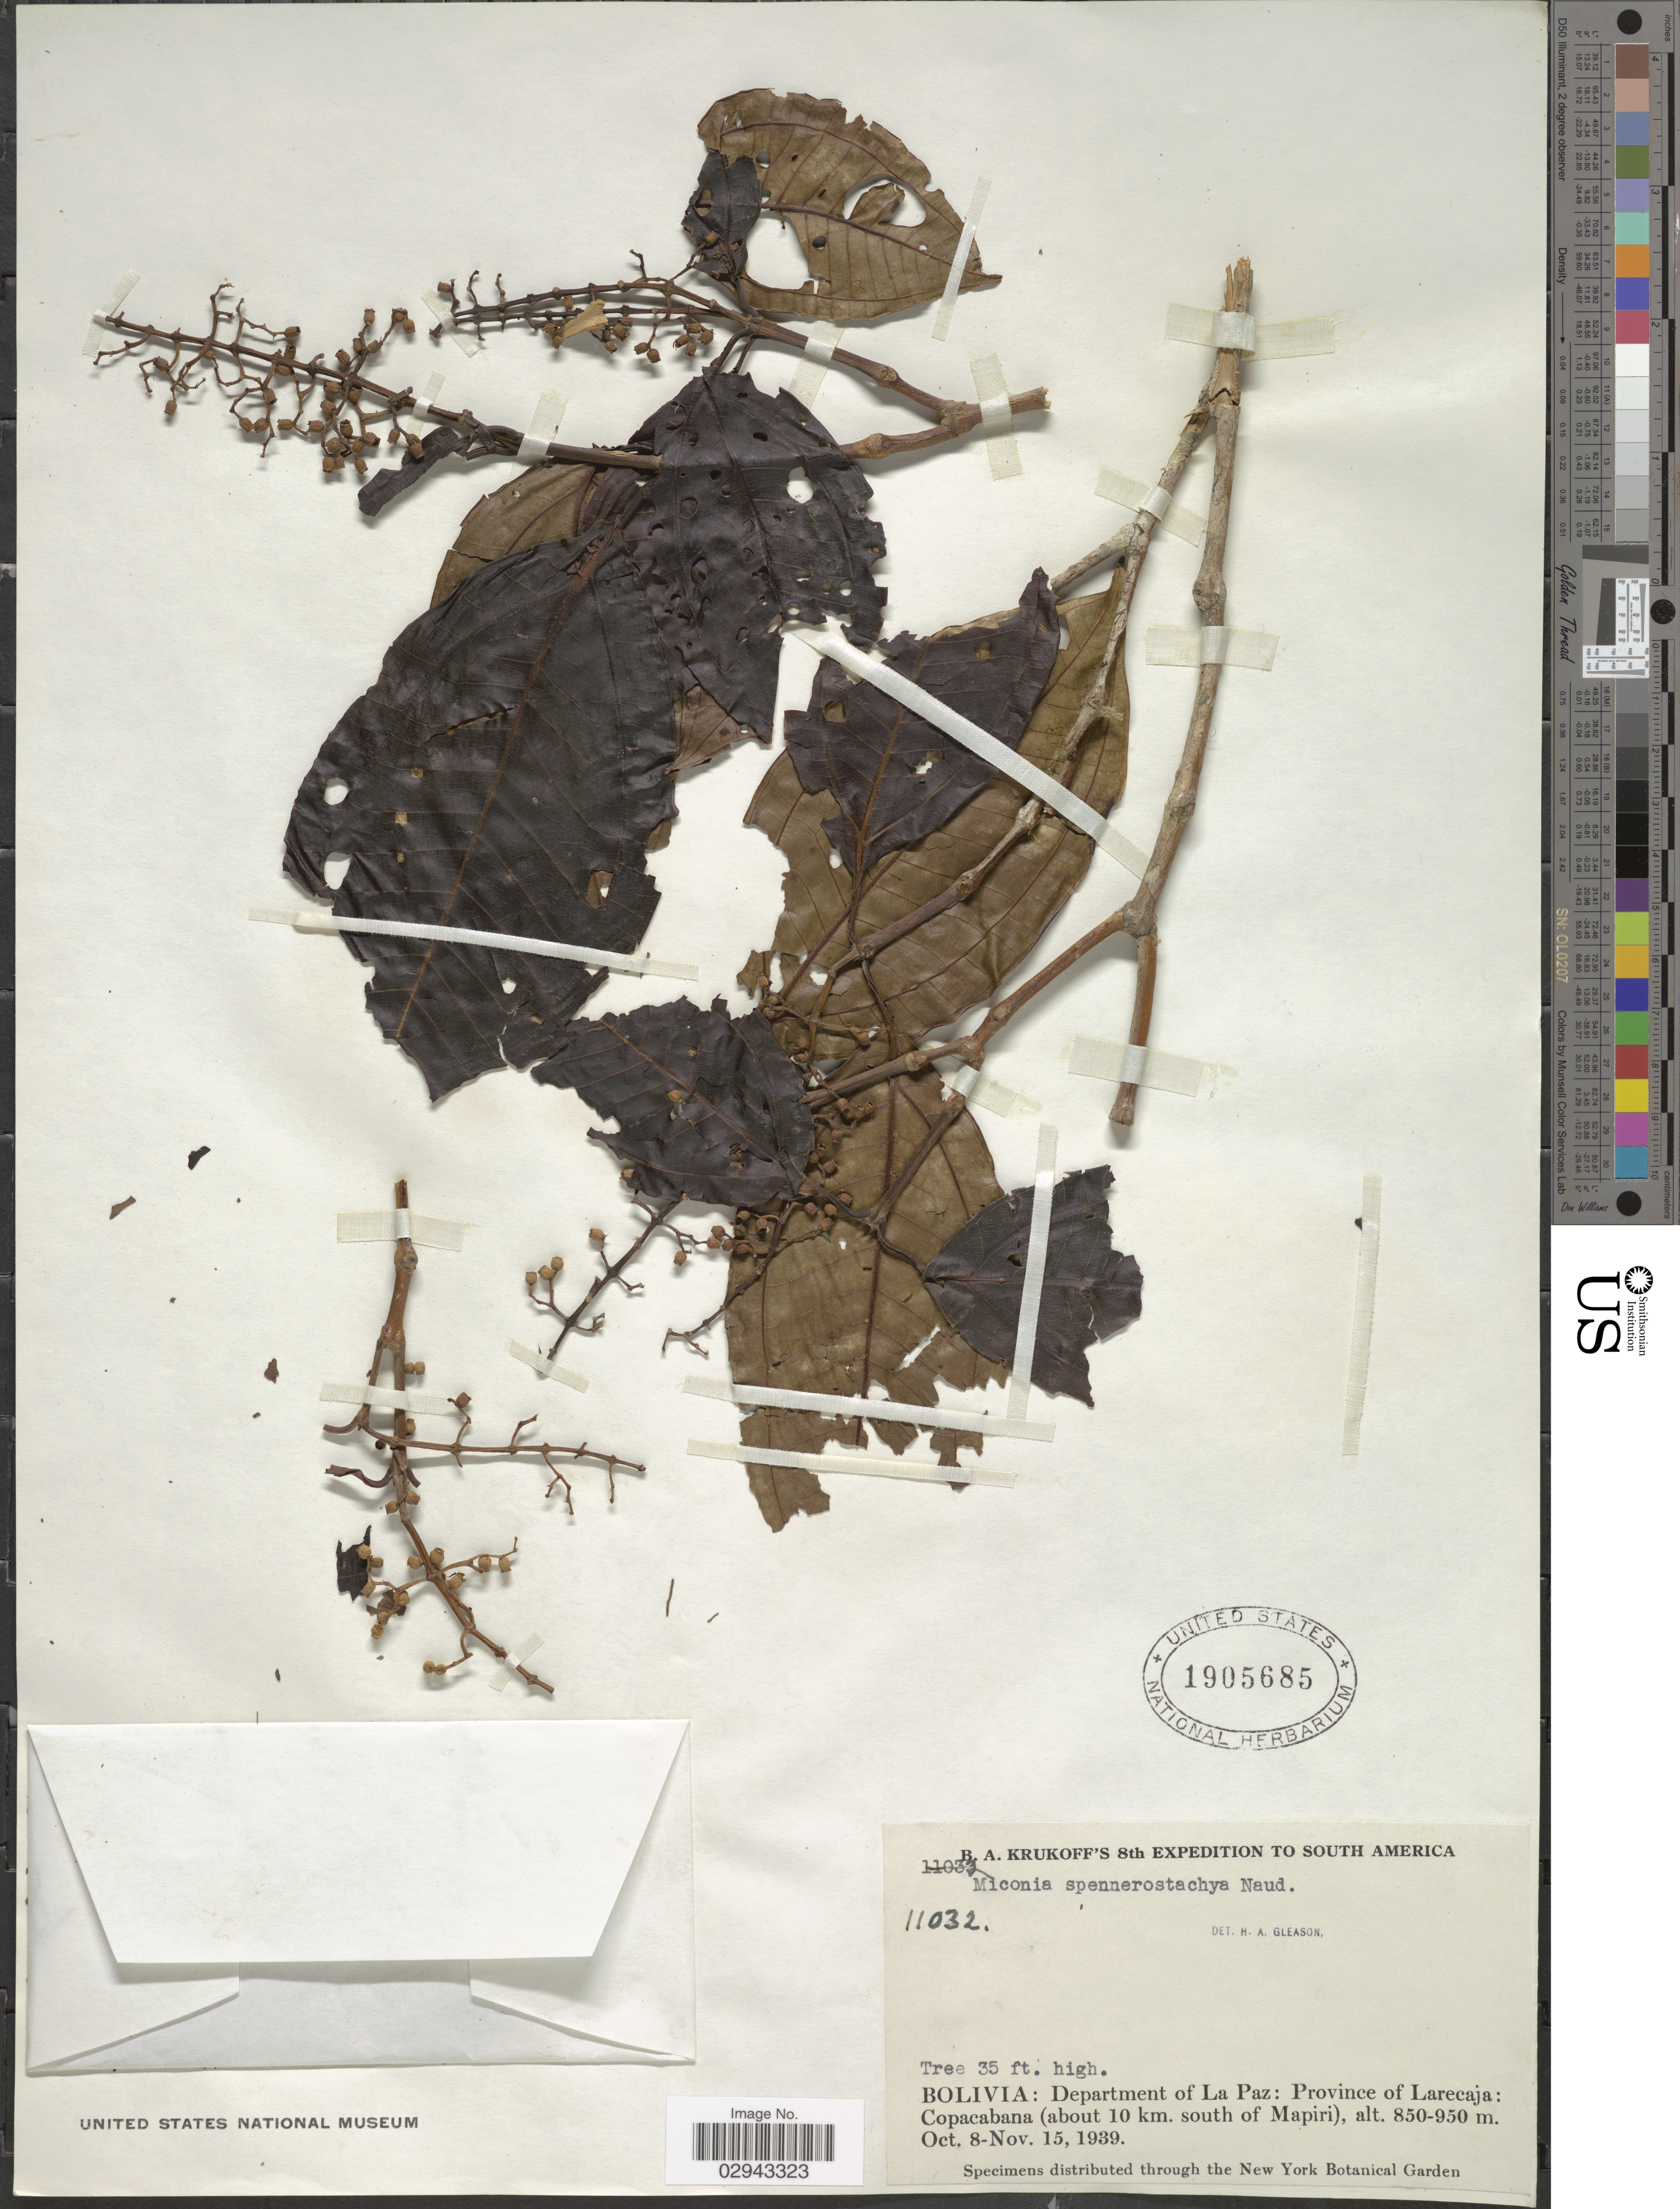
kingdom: Plantae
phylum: Tracheophyta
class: Magnoliopsida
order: Myrtales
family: Melastomataceae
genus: Miconia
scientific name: Miconia spennerostachya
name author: Naudin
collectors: B. A. Krukoff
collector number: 11032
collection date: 1939-10-08/1939-11-15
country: Bolivia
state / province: La Paz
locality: Department of La Paz: Province of Larecaja: Copacabana (about 10 km. south of Mapiri).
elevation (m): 850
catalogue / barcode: US 1905685